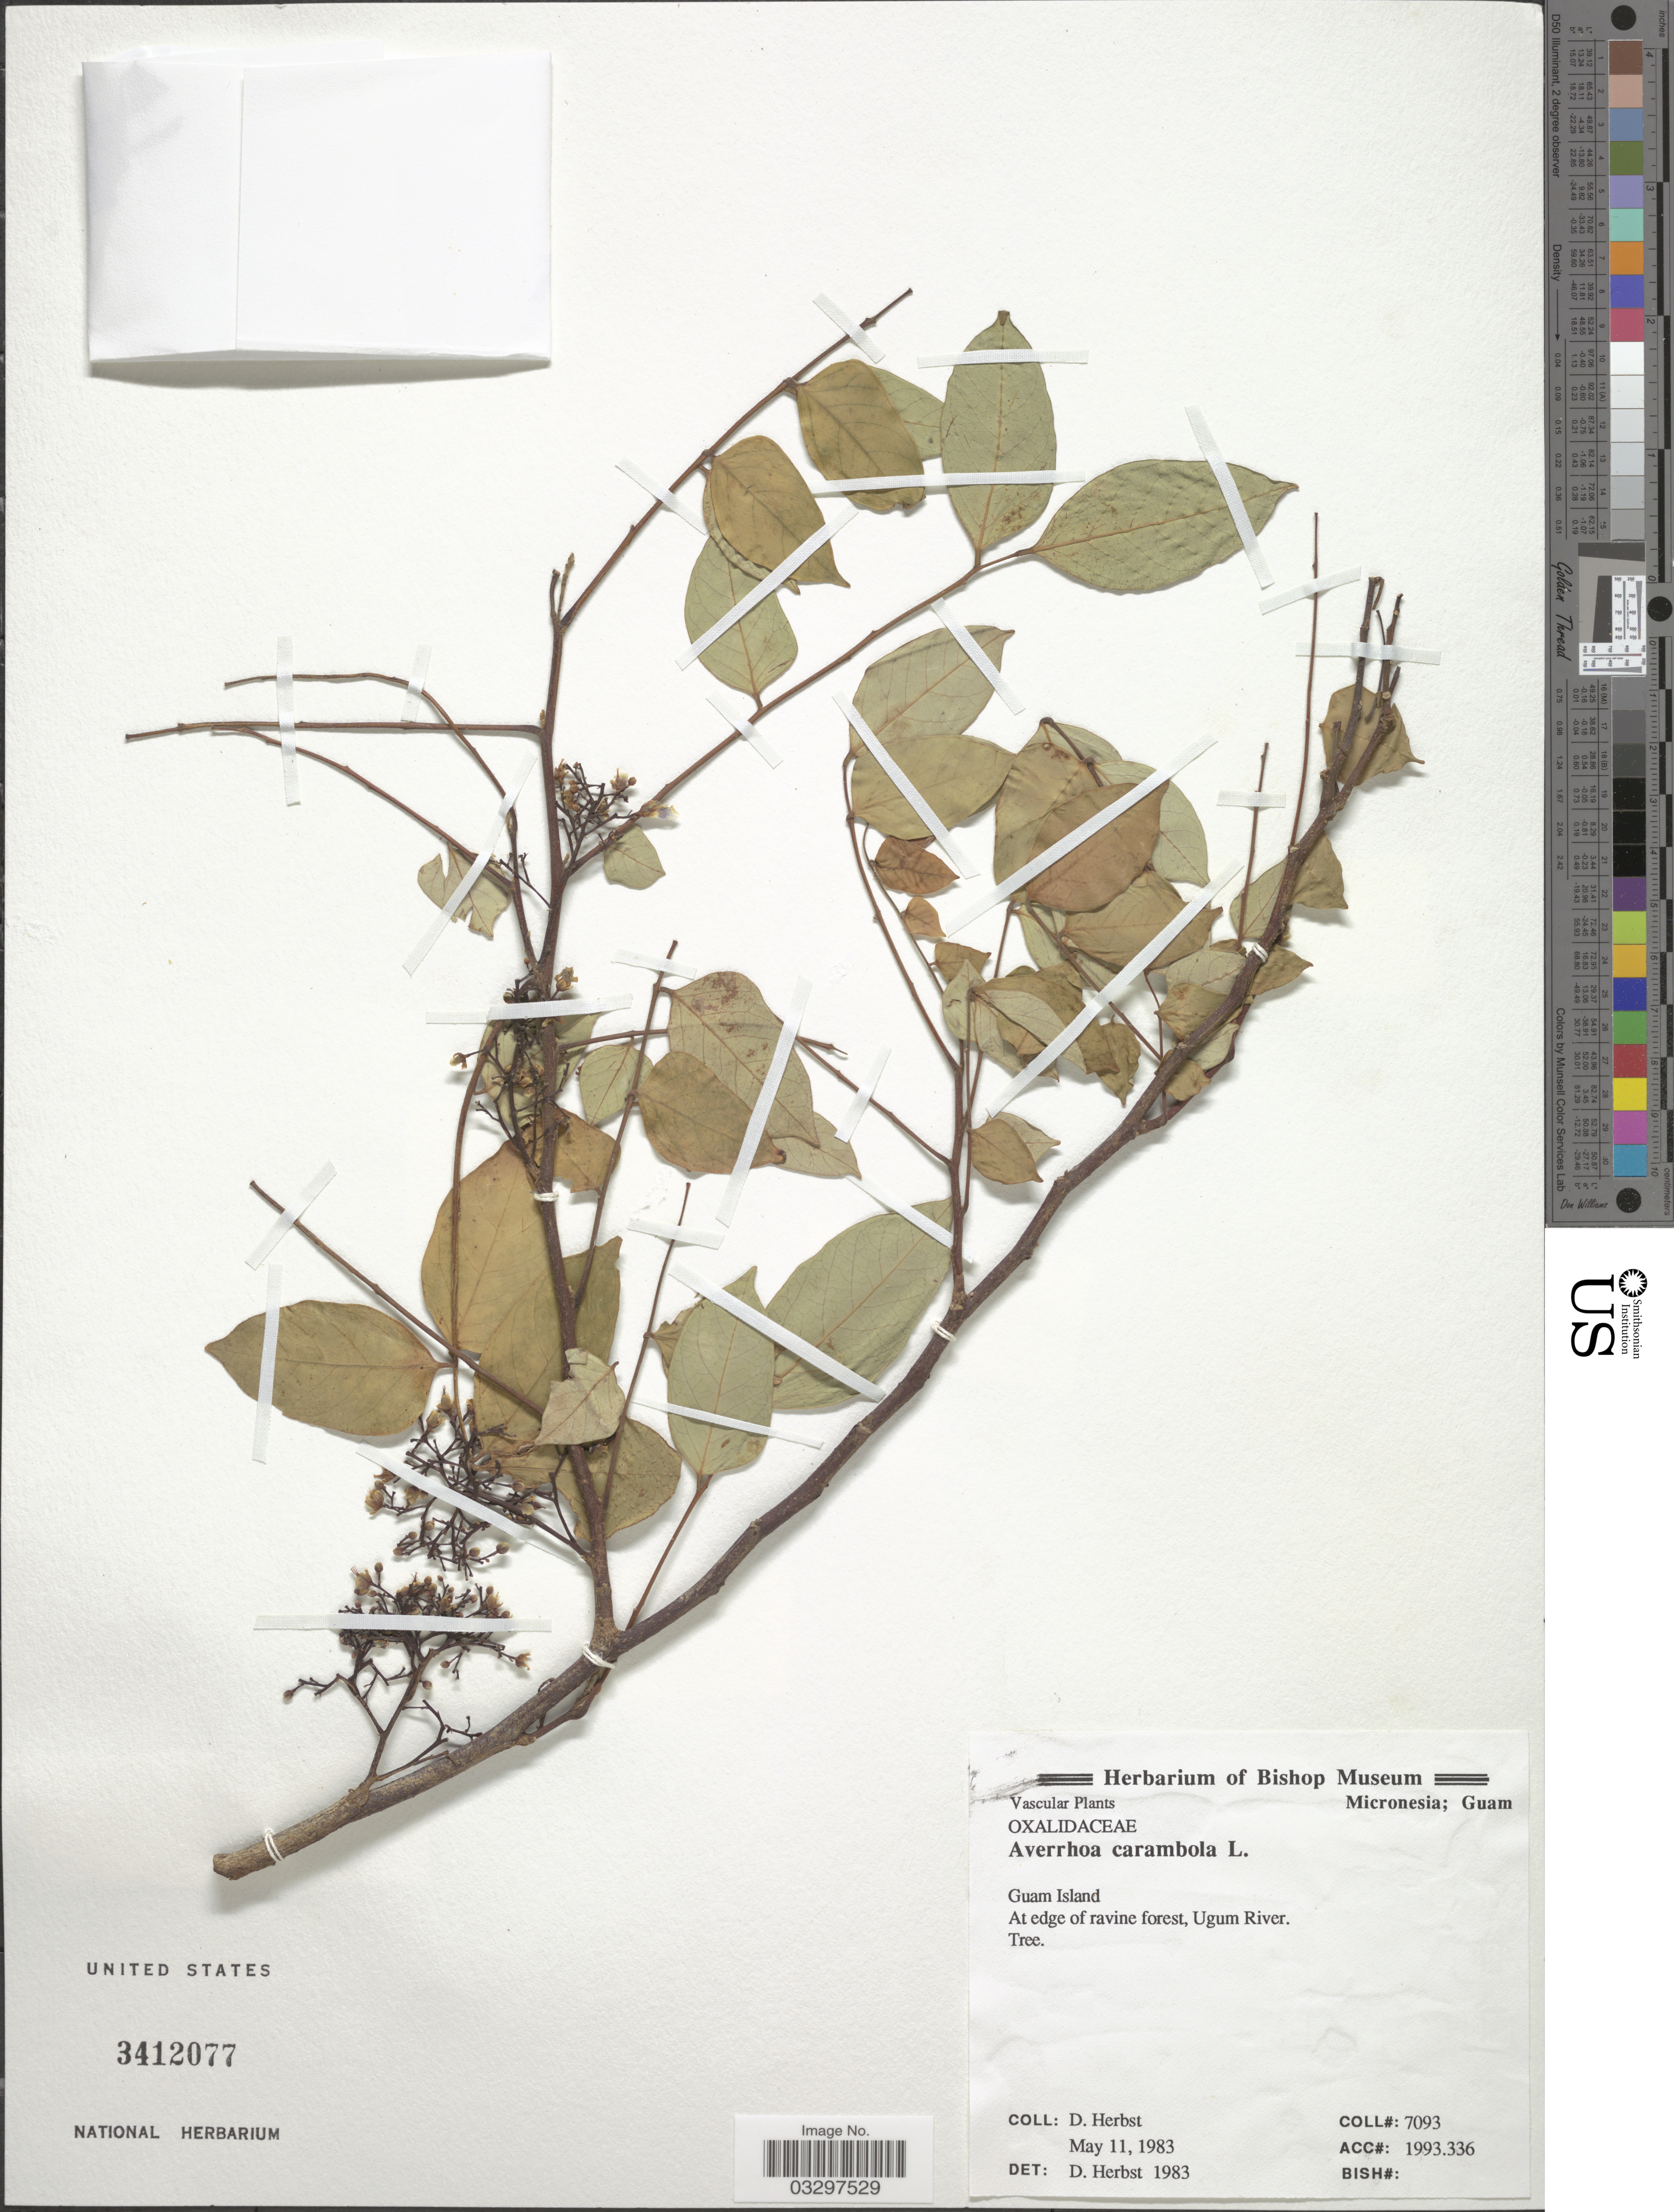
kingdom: Plantae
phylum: Tracheophyta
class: Magnoliopsida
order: Oxalidales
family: Oxalidaceae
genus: Averrhoa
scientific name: Averrhoa carambola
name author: L.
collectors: D. Herbst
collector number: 7093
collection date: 1983-05-11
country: Guam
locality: Guam Island. At edge of ravine forest, Ugum River. Micronesia.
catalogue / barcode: US 3412077